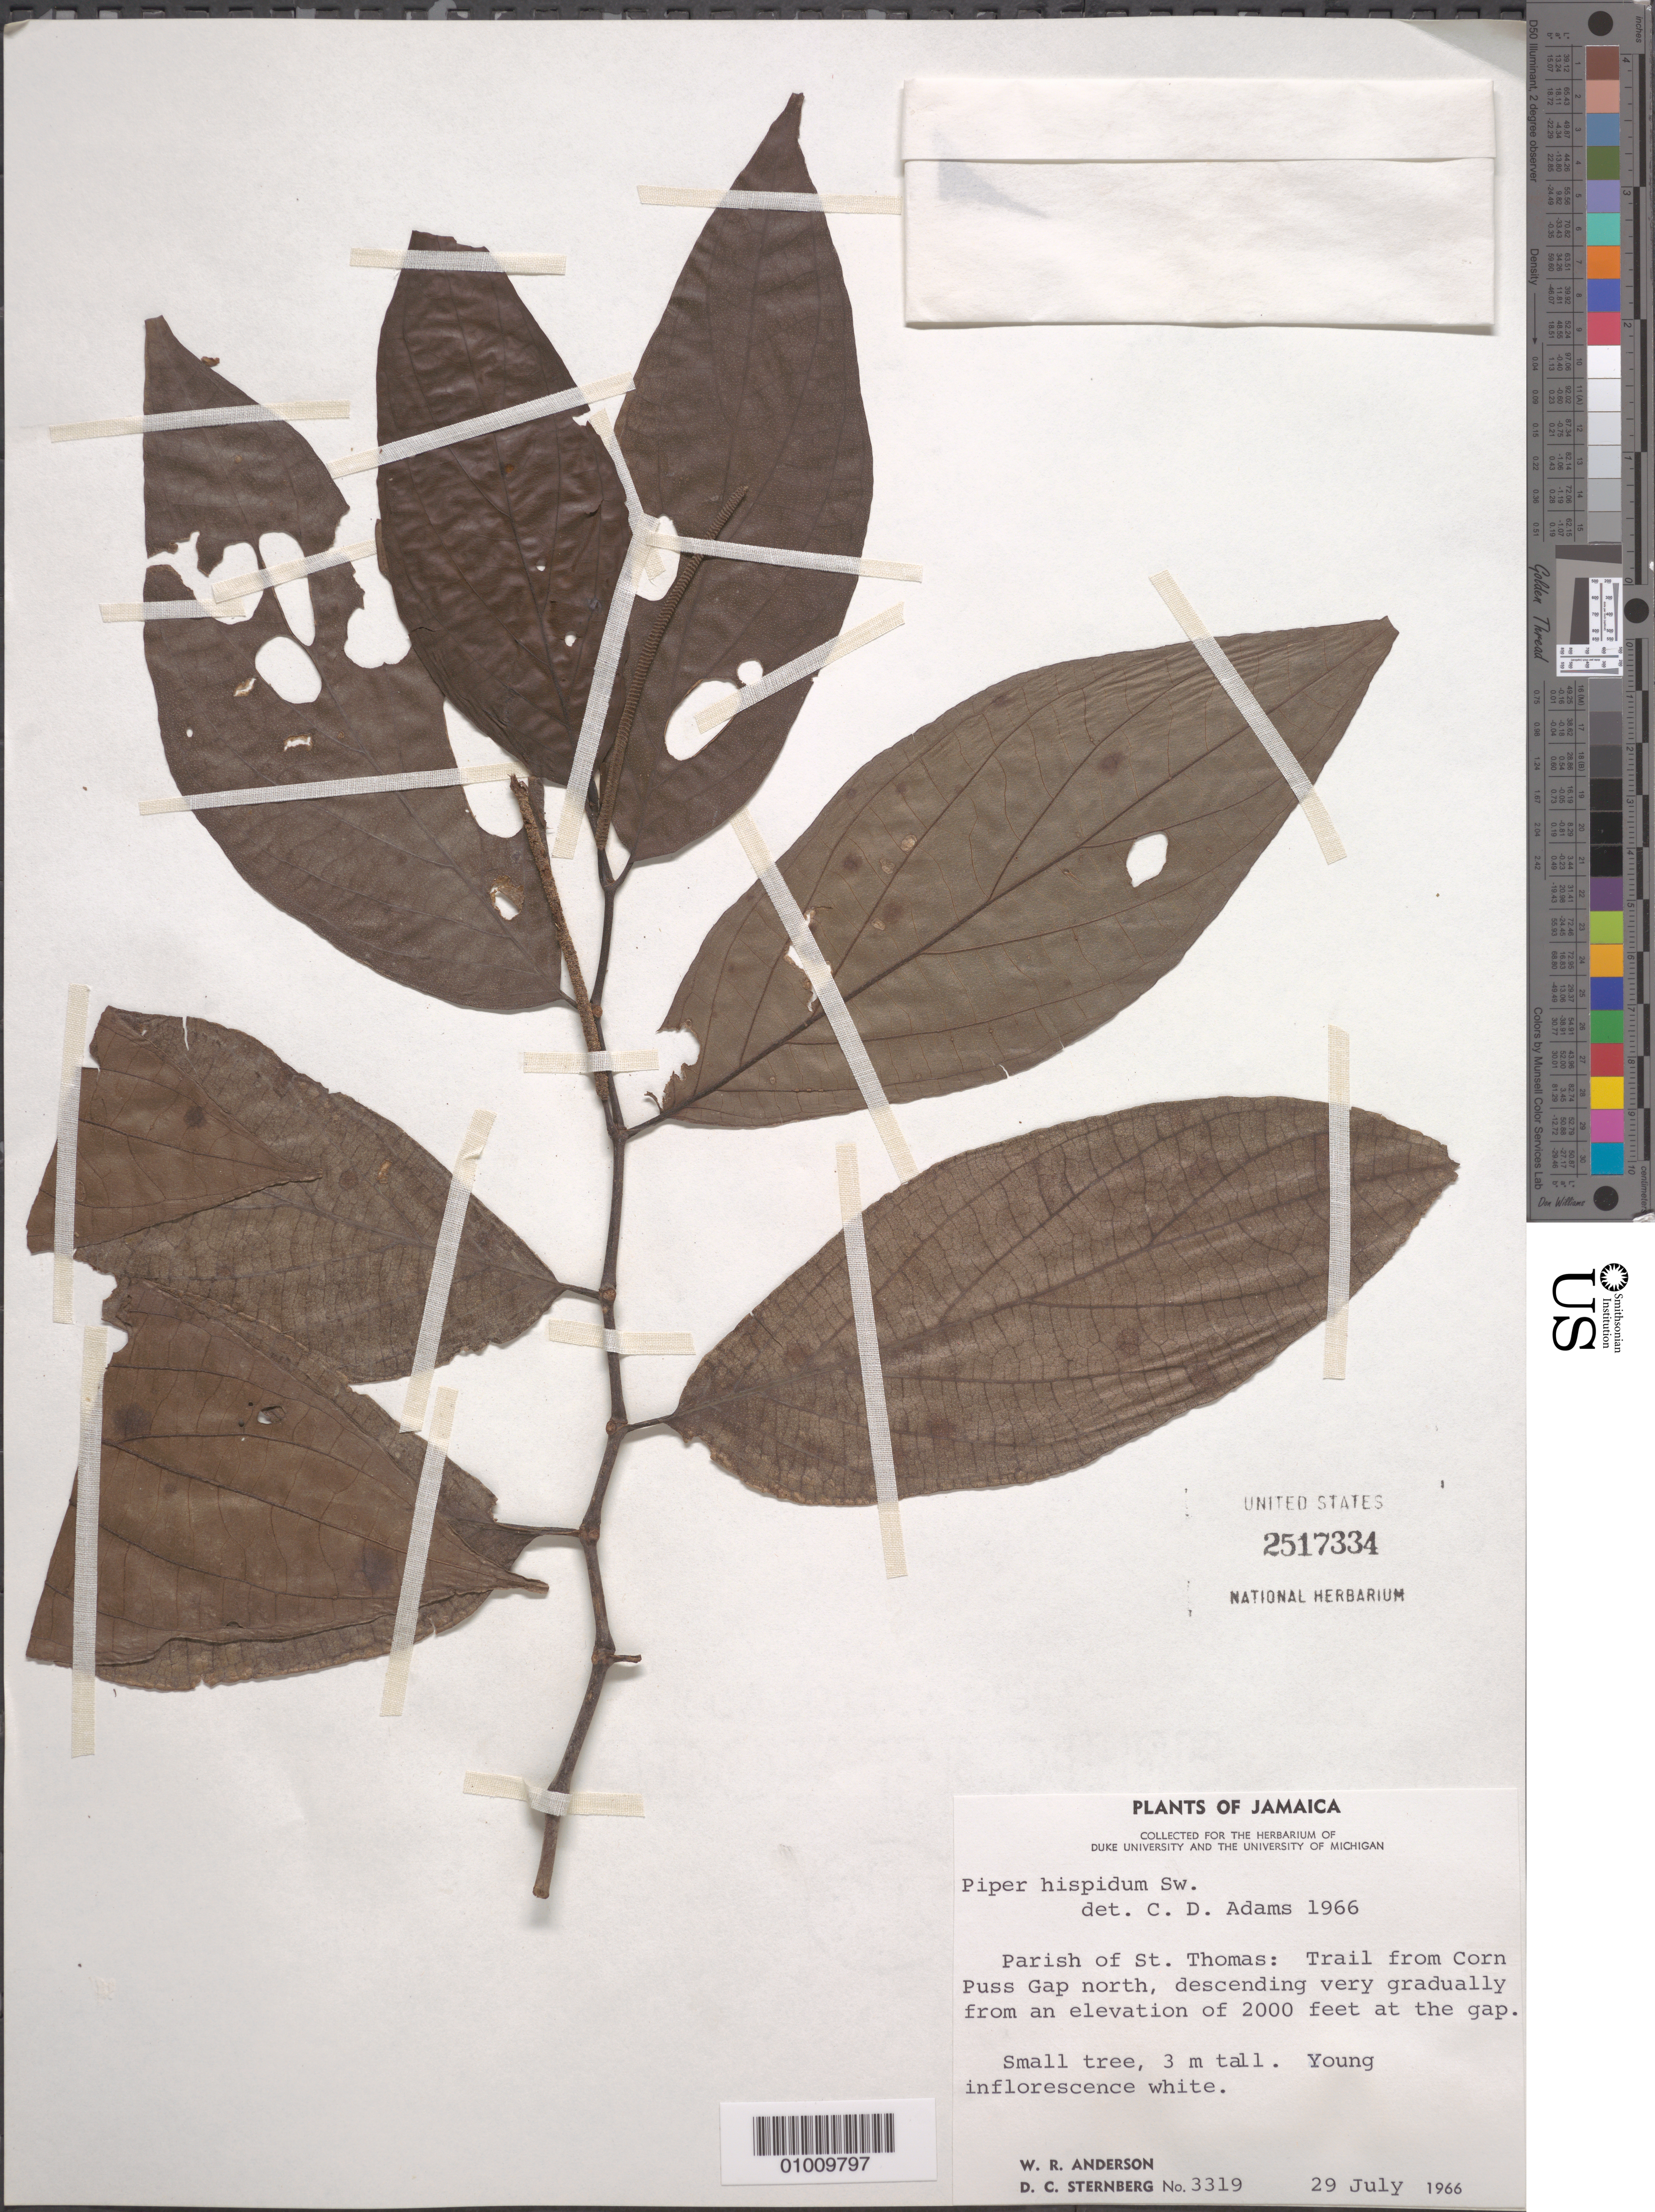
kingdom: Plantae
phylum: Tracheophyta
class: Magnoliopsida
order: Piperales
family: Piperaceae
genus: Piper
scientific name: Piper hispidum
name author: Sw.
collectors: W. R. Anderson & D. Sternberg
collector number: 3319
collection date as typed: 29 Jul 1966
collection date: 1966-07-29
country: Jamaica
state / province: Saint Thomas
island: Jamaica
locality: Parish of St. Thomas: Trail from Corn Puss Gap north, descending very gradually from an elevation 2000ft at the Gap.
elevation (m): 610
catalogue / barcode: US 2517334